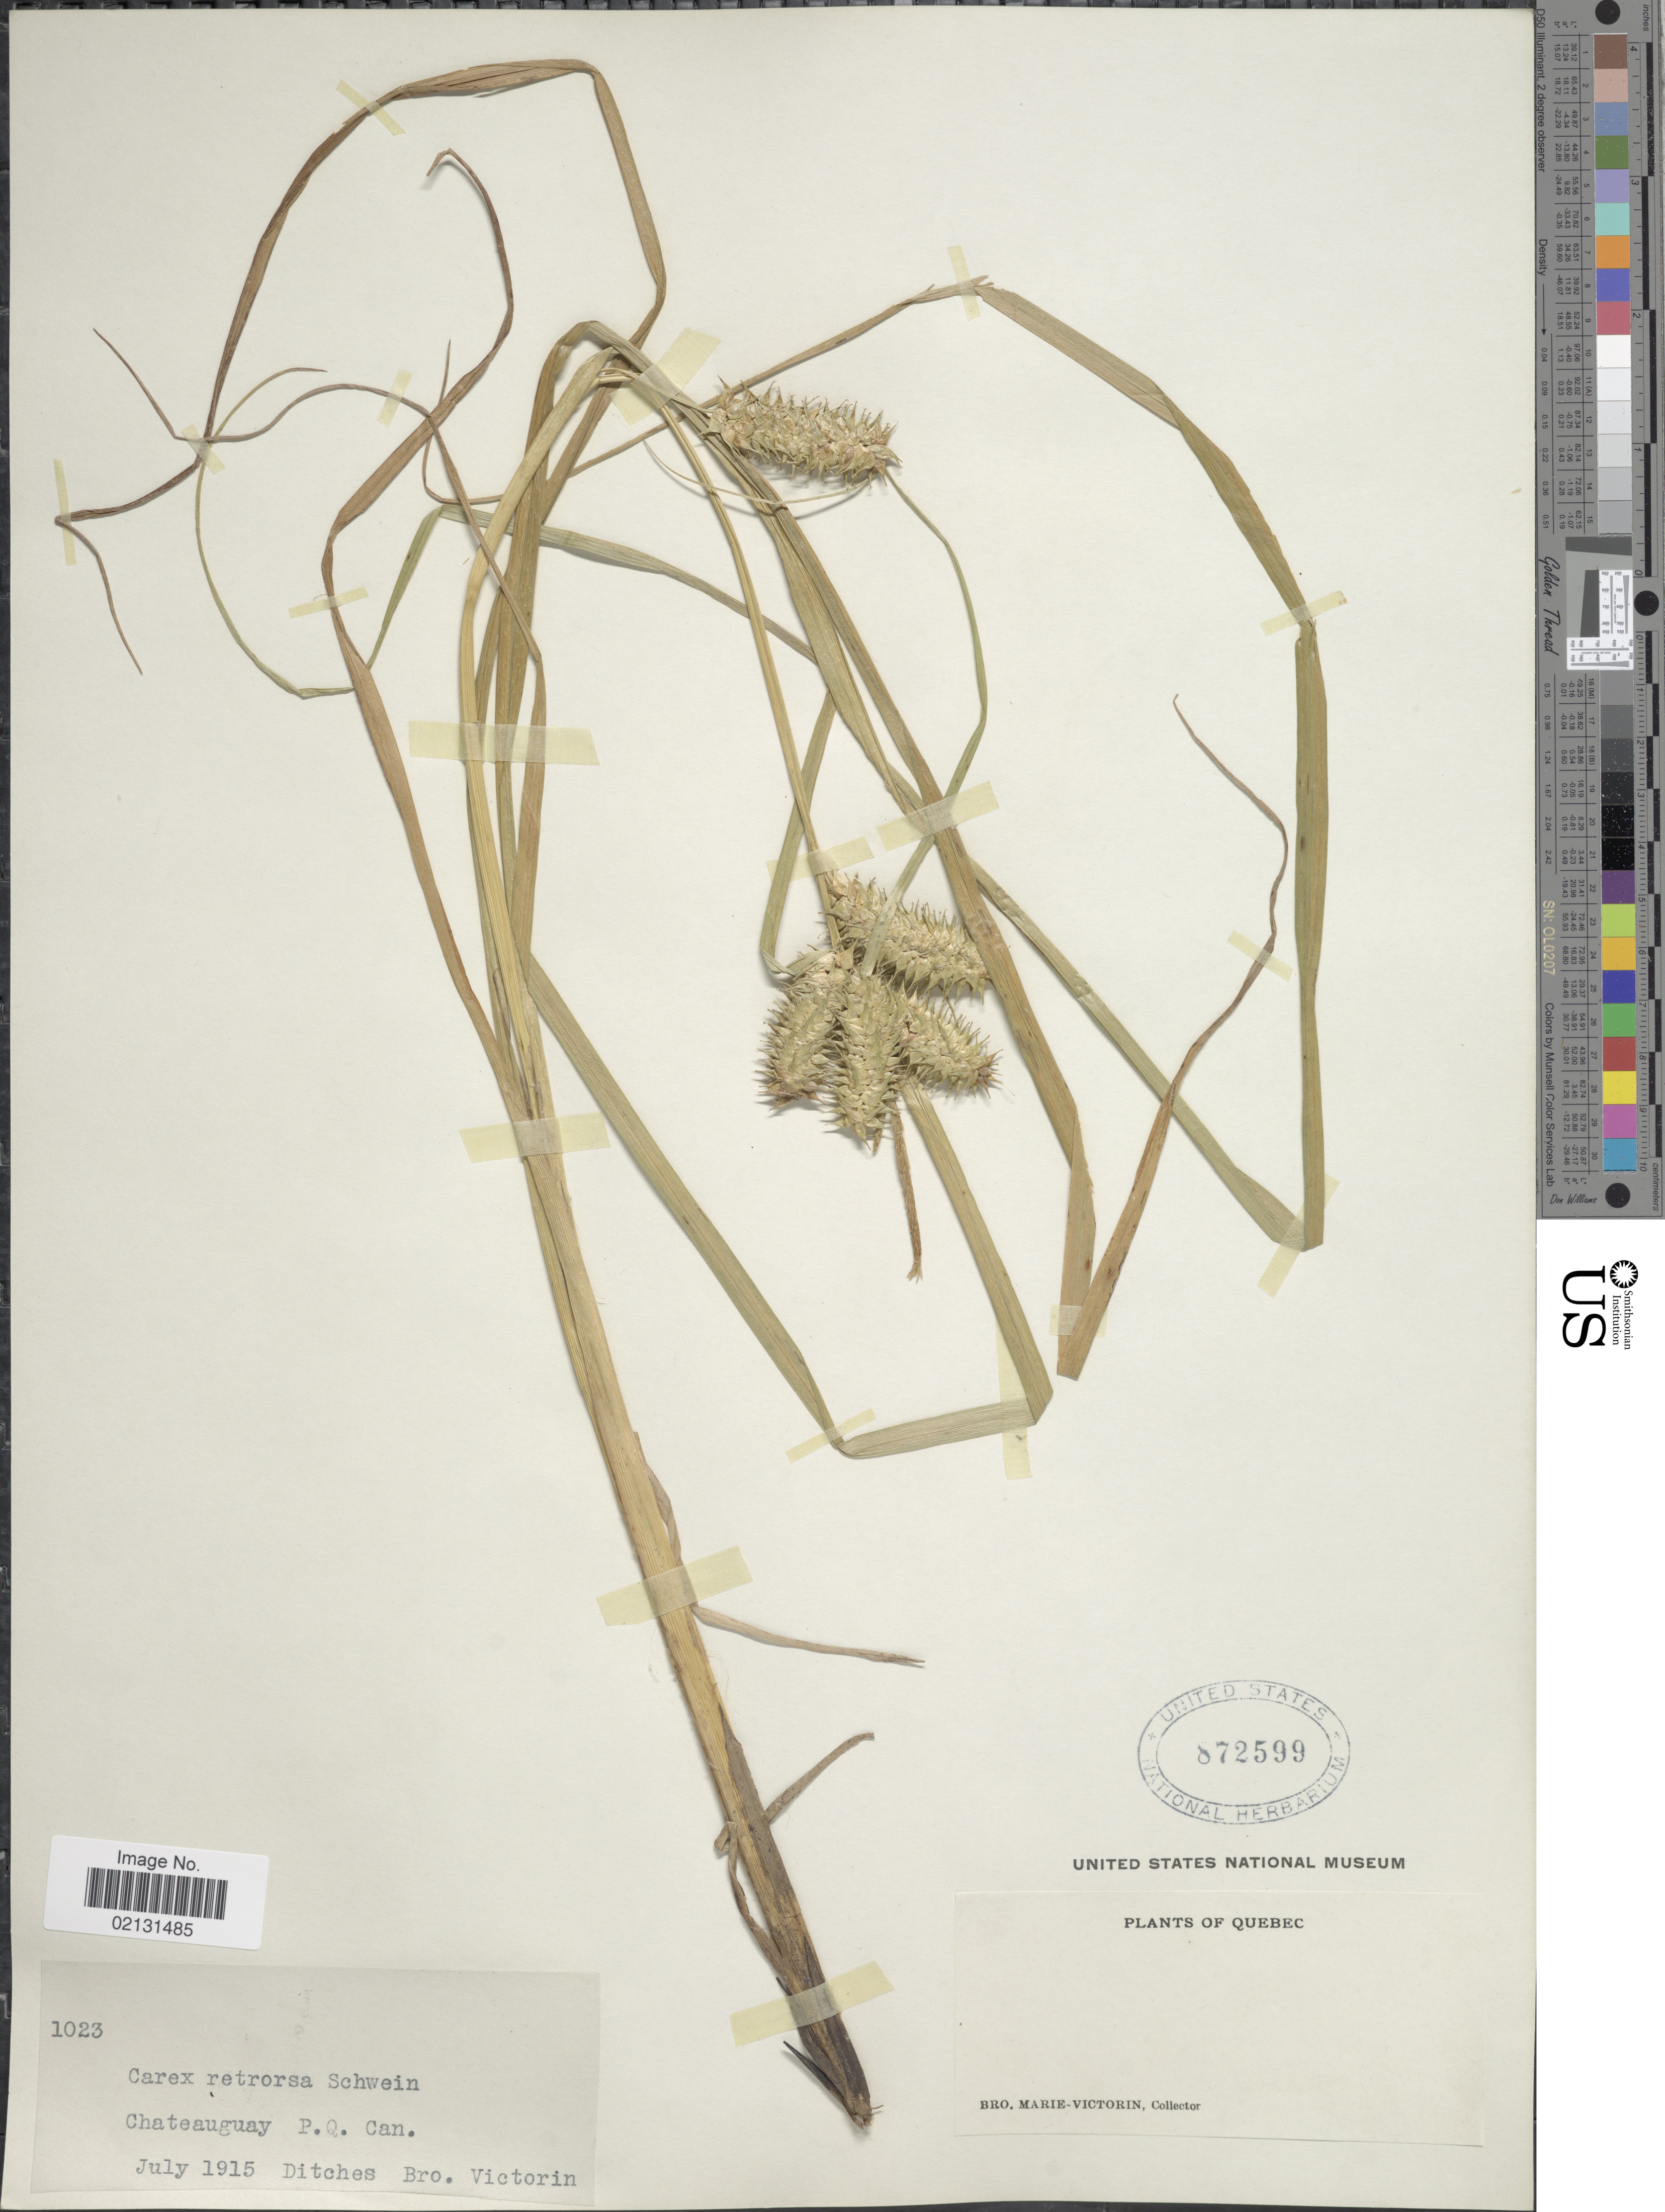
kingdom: Plantae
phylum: Tracheophyta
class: Liliopsida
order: Poales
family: Cyperaceae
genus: Carex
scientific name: Carex retrorsa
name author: Schwein.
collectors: Fr. Marie-Victorin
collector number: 1023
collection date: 1915-07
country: Canada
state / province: Quebec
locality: Chateauguay, P.Q. Can., ditches.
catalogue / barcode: US 872599